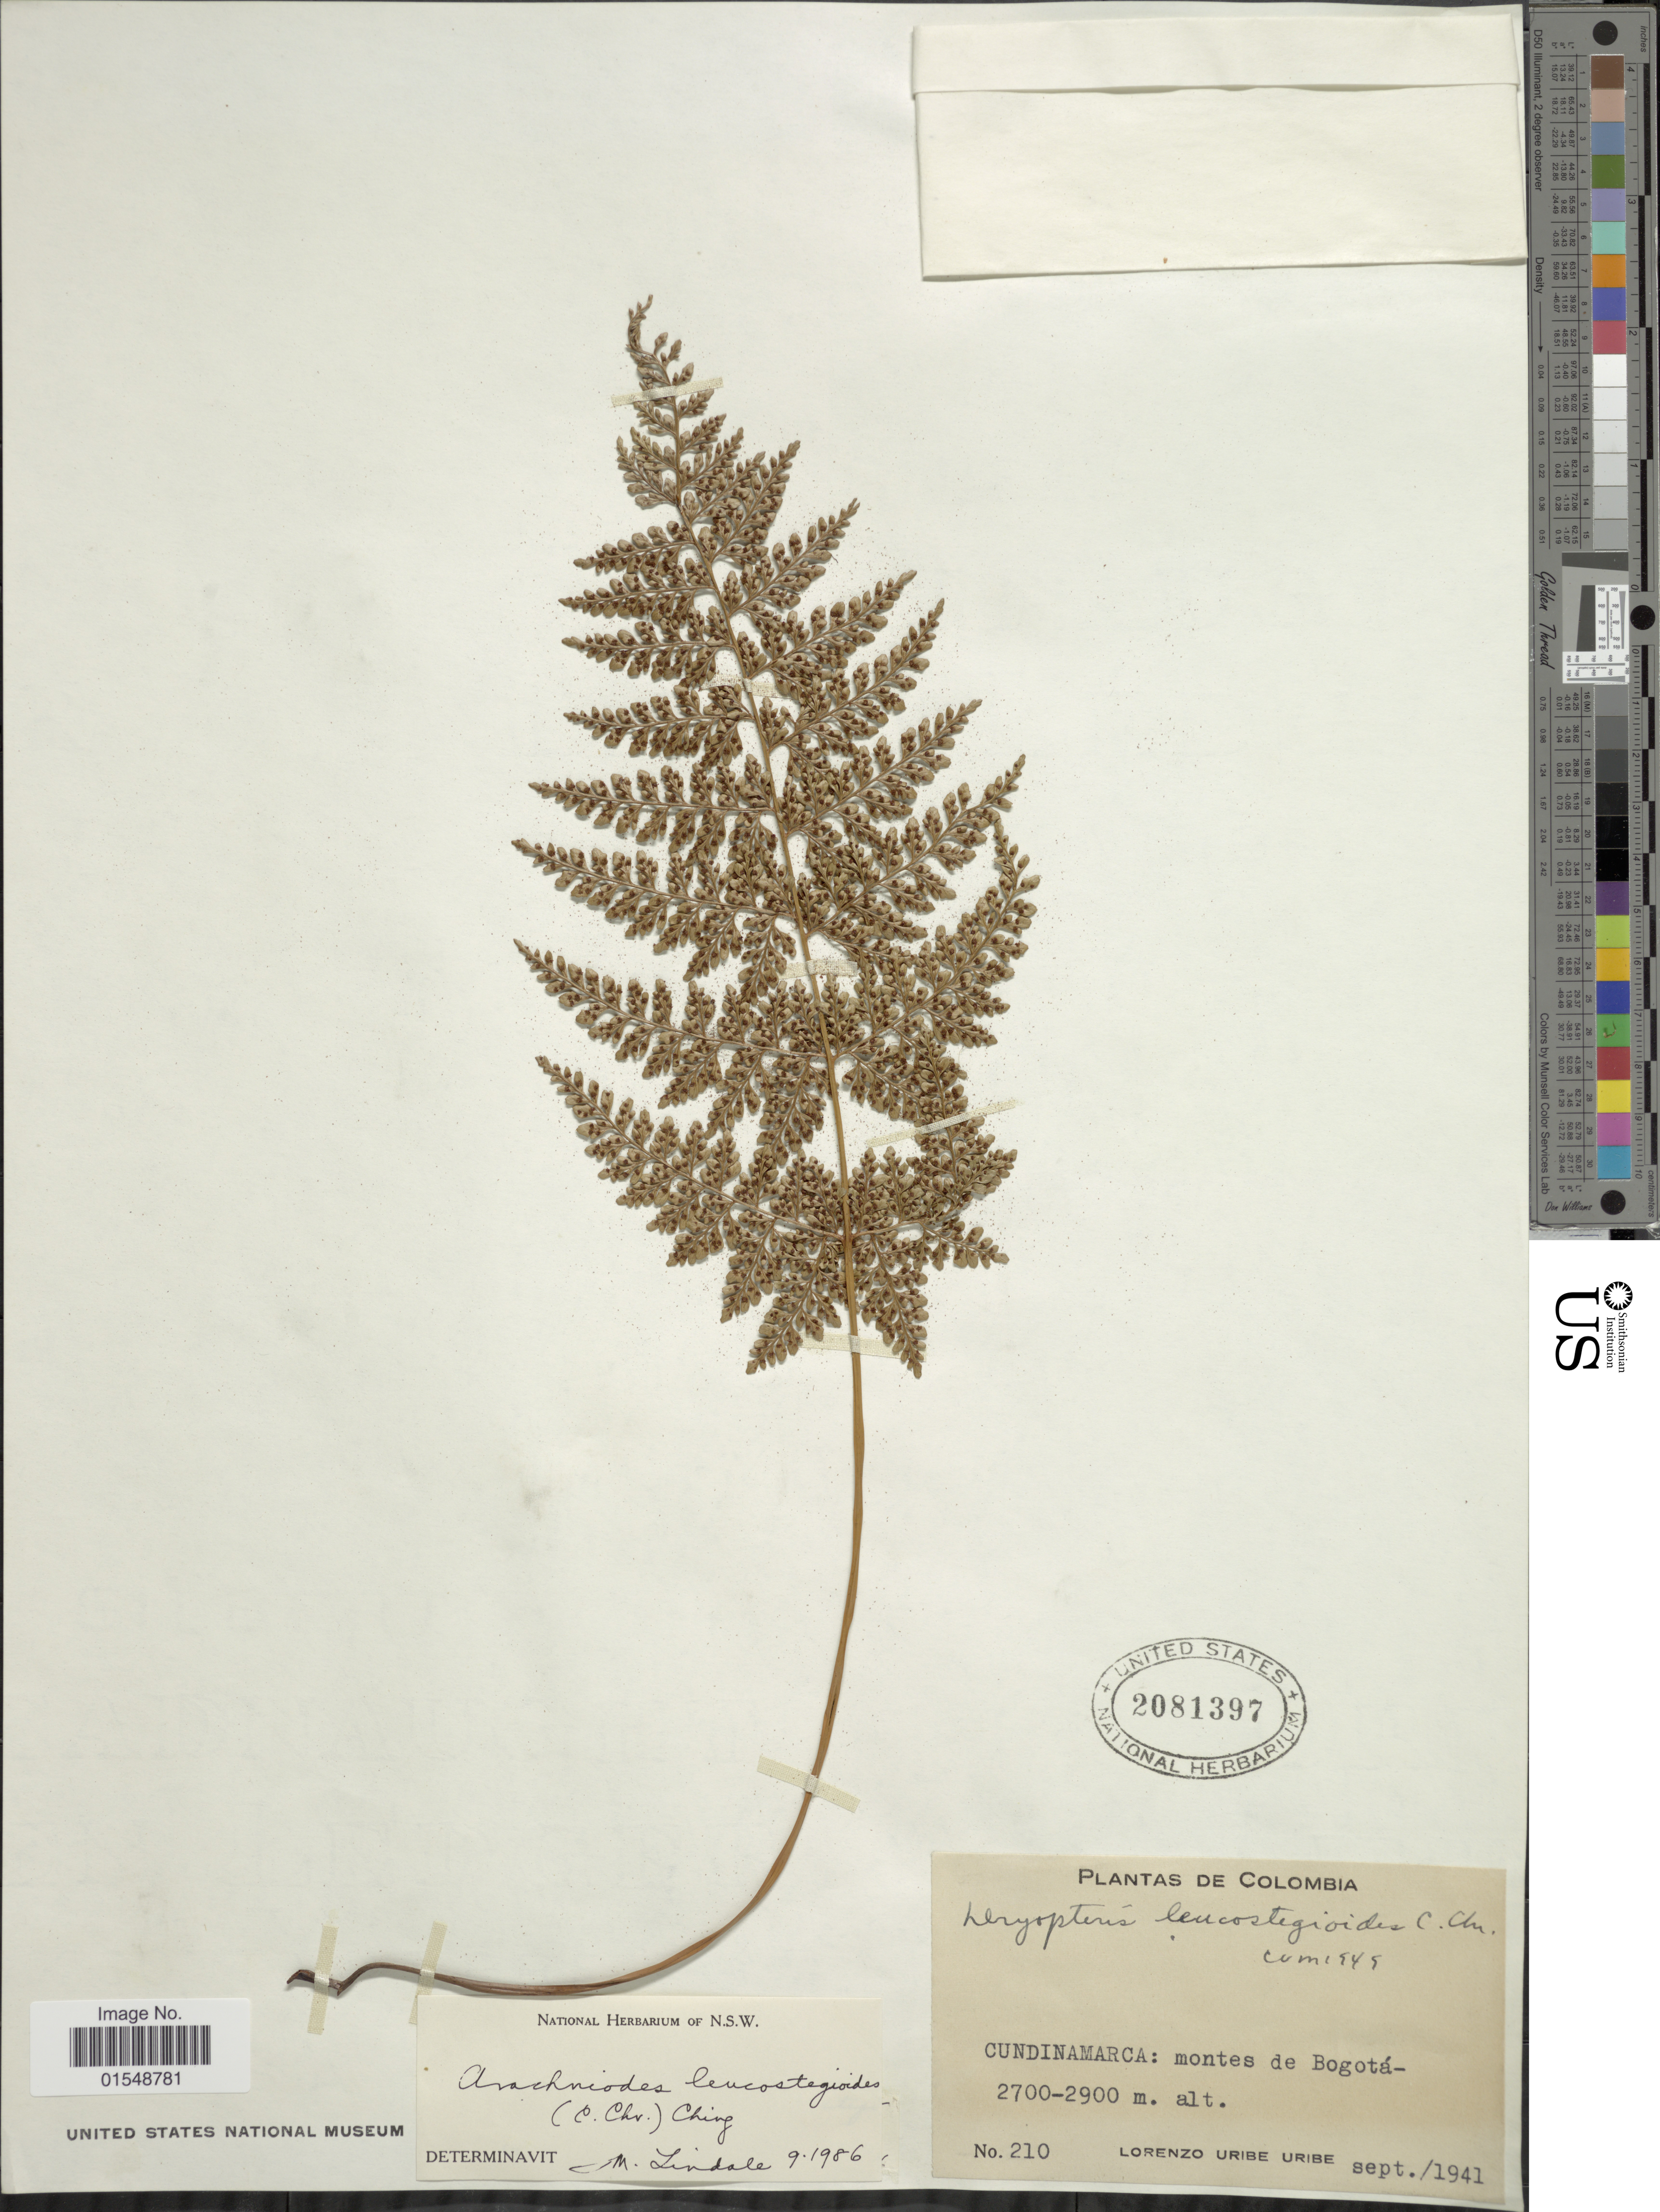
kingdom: Plantae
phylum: Tracheophyta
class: Polypodiopsida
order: Polypodiales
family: Dryopteridaceae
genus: Arachniodes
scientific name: Arachniodes leucostegioides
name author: (C. Chr.) Ching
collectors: L. Uribe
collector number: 210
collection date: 1941-09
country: Colombia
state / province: Cundinamarca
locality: Montes de Bogotá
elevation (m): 2700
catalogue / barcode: US 2081397